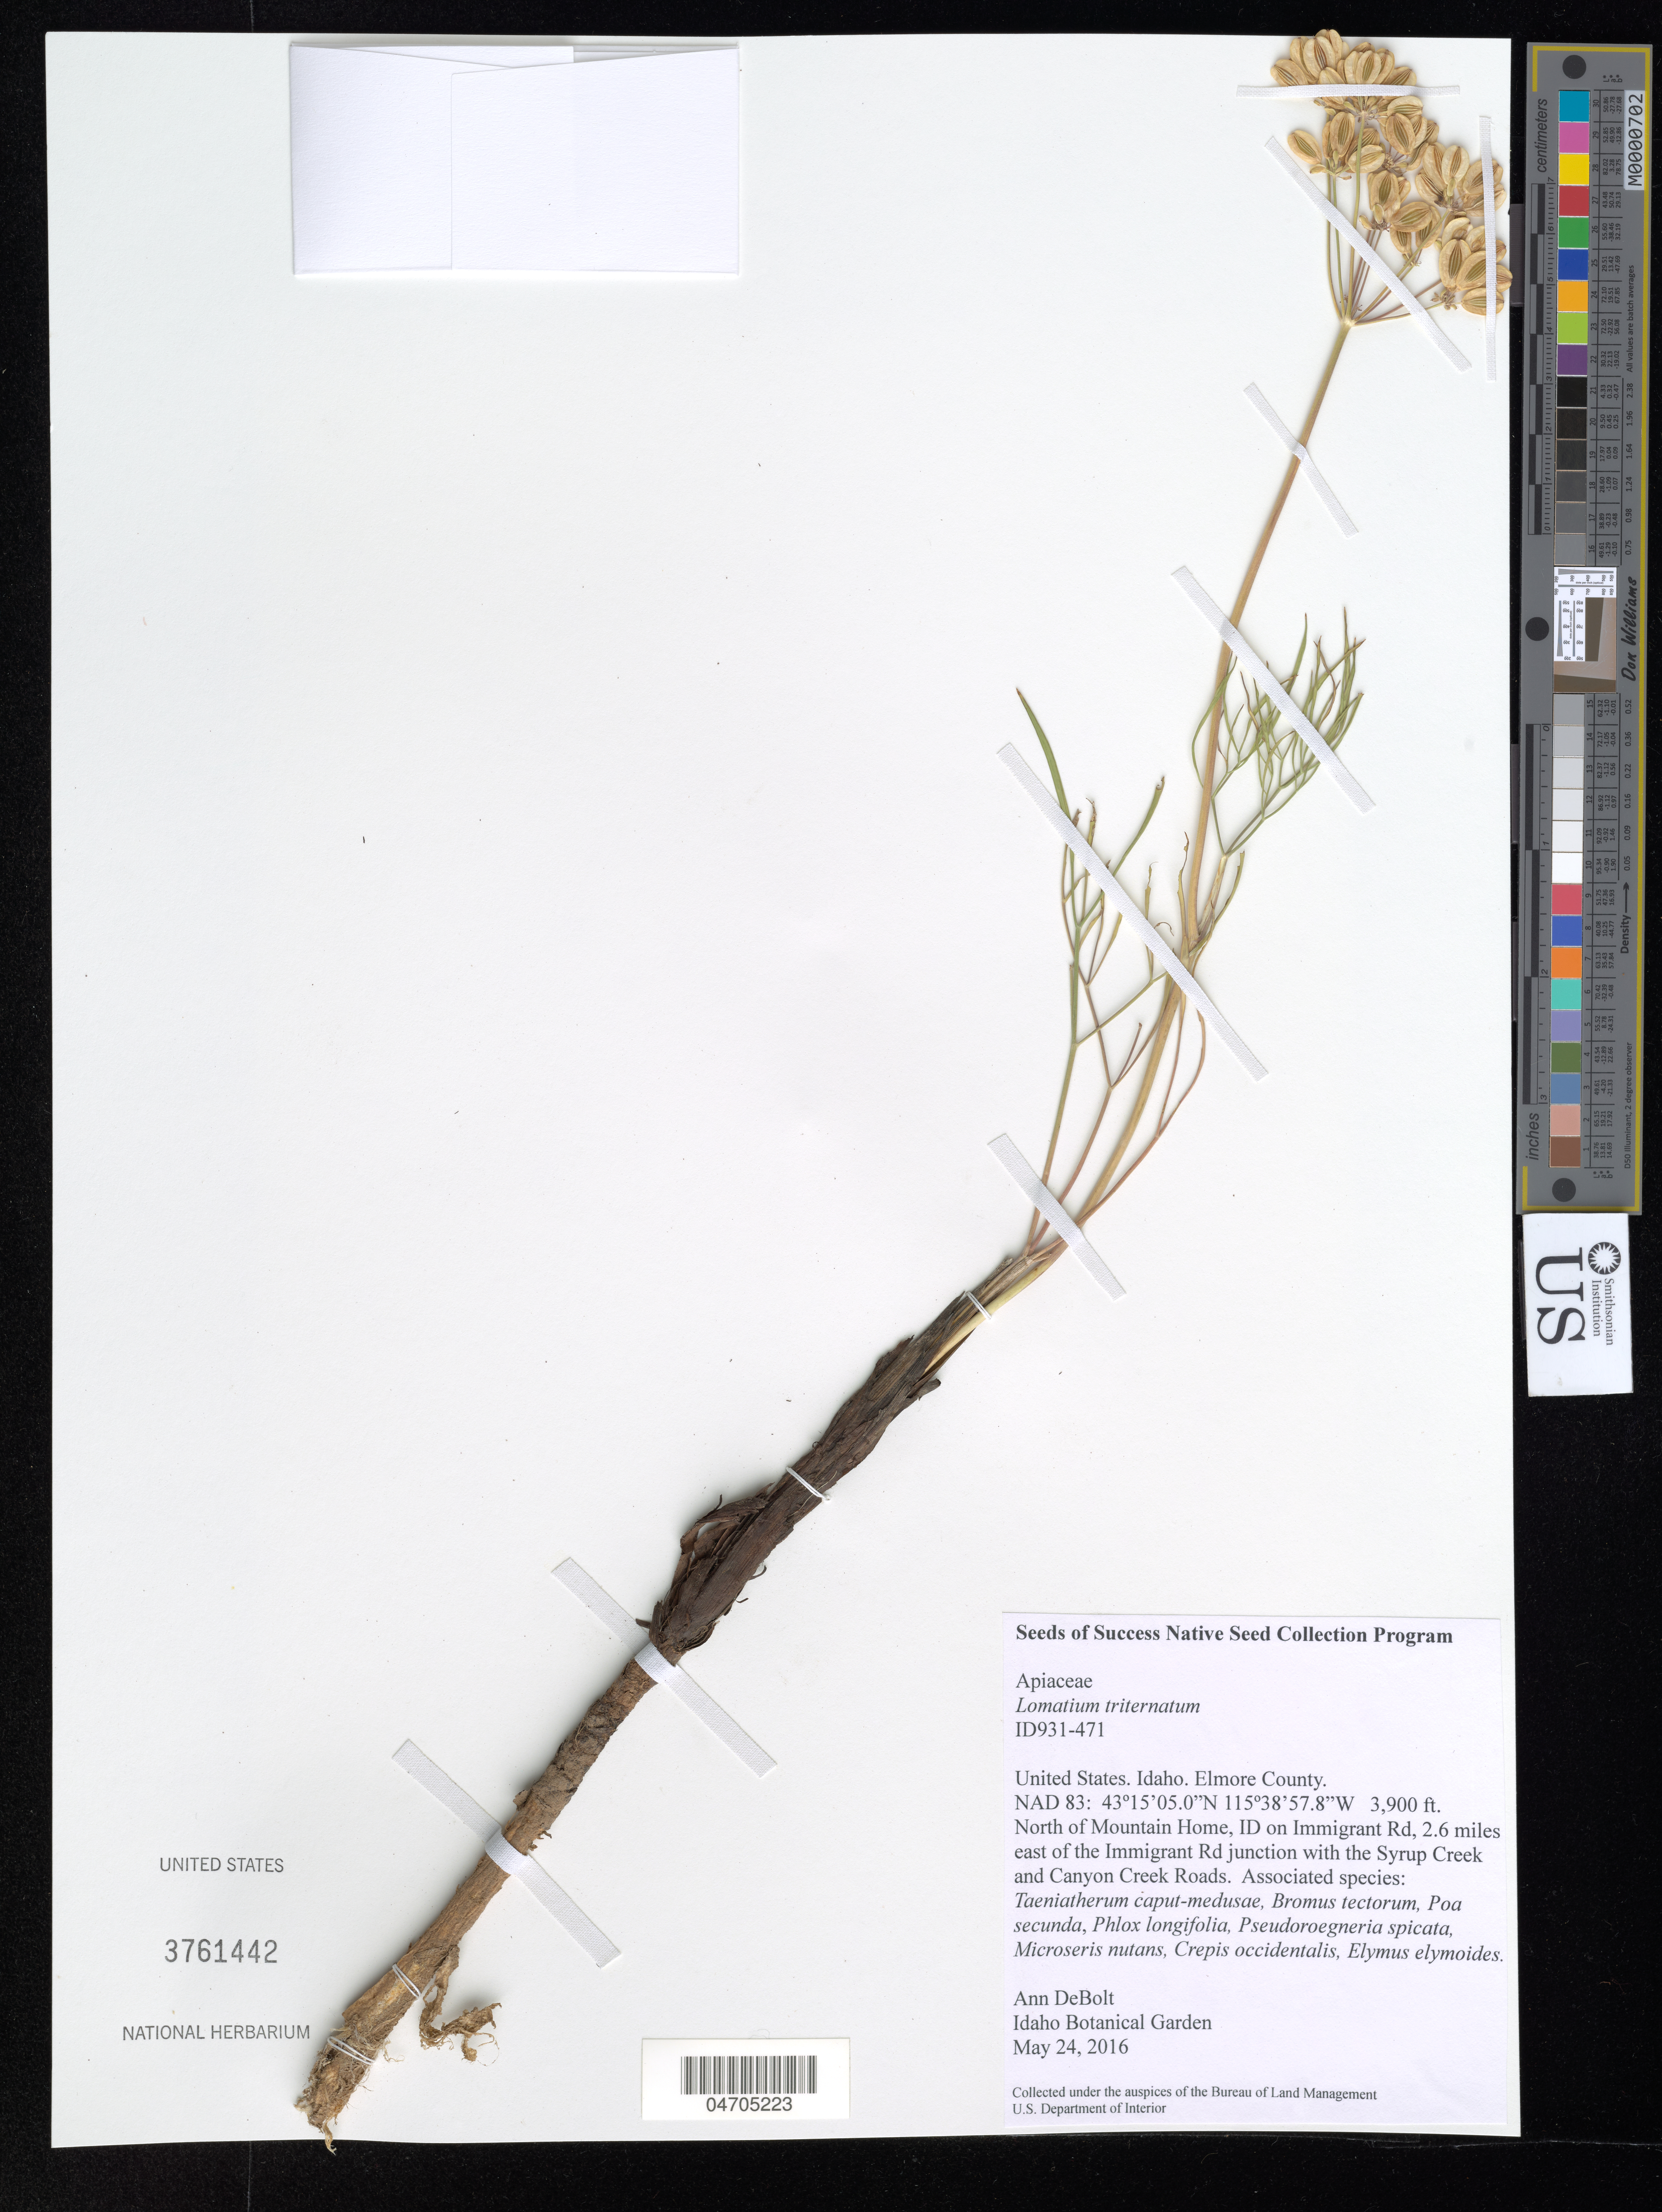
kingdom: Plantae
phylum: Tracheophyta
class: Magnoliopsida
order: Apiales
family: Apiaceae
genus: Lomatium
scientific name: Lomatium triternatum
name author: (Pursh) J.M. Coult. & Rose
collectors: A. DeBolt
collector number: ID931-471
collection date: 2016-05-24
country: United States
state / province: Idaho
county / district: Elmore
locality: Elmore County. North of Mountain Home, ID on Immigrant Rd, 2.6 miles east of the Immigrant Rd junction with the Syrup Creek and Canyon Creek Roads.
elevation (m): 1189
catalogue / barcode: US 3761442